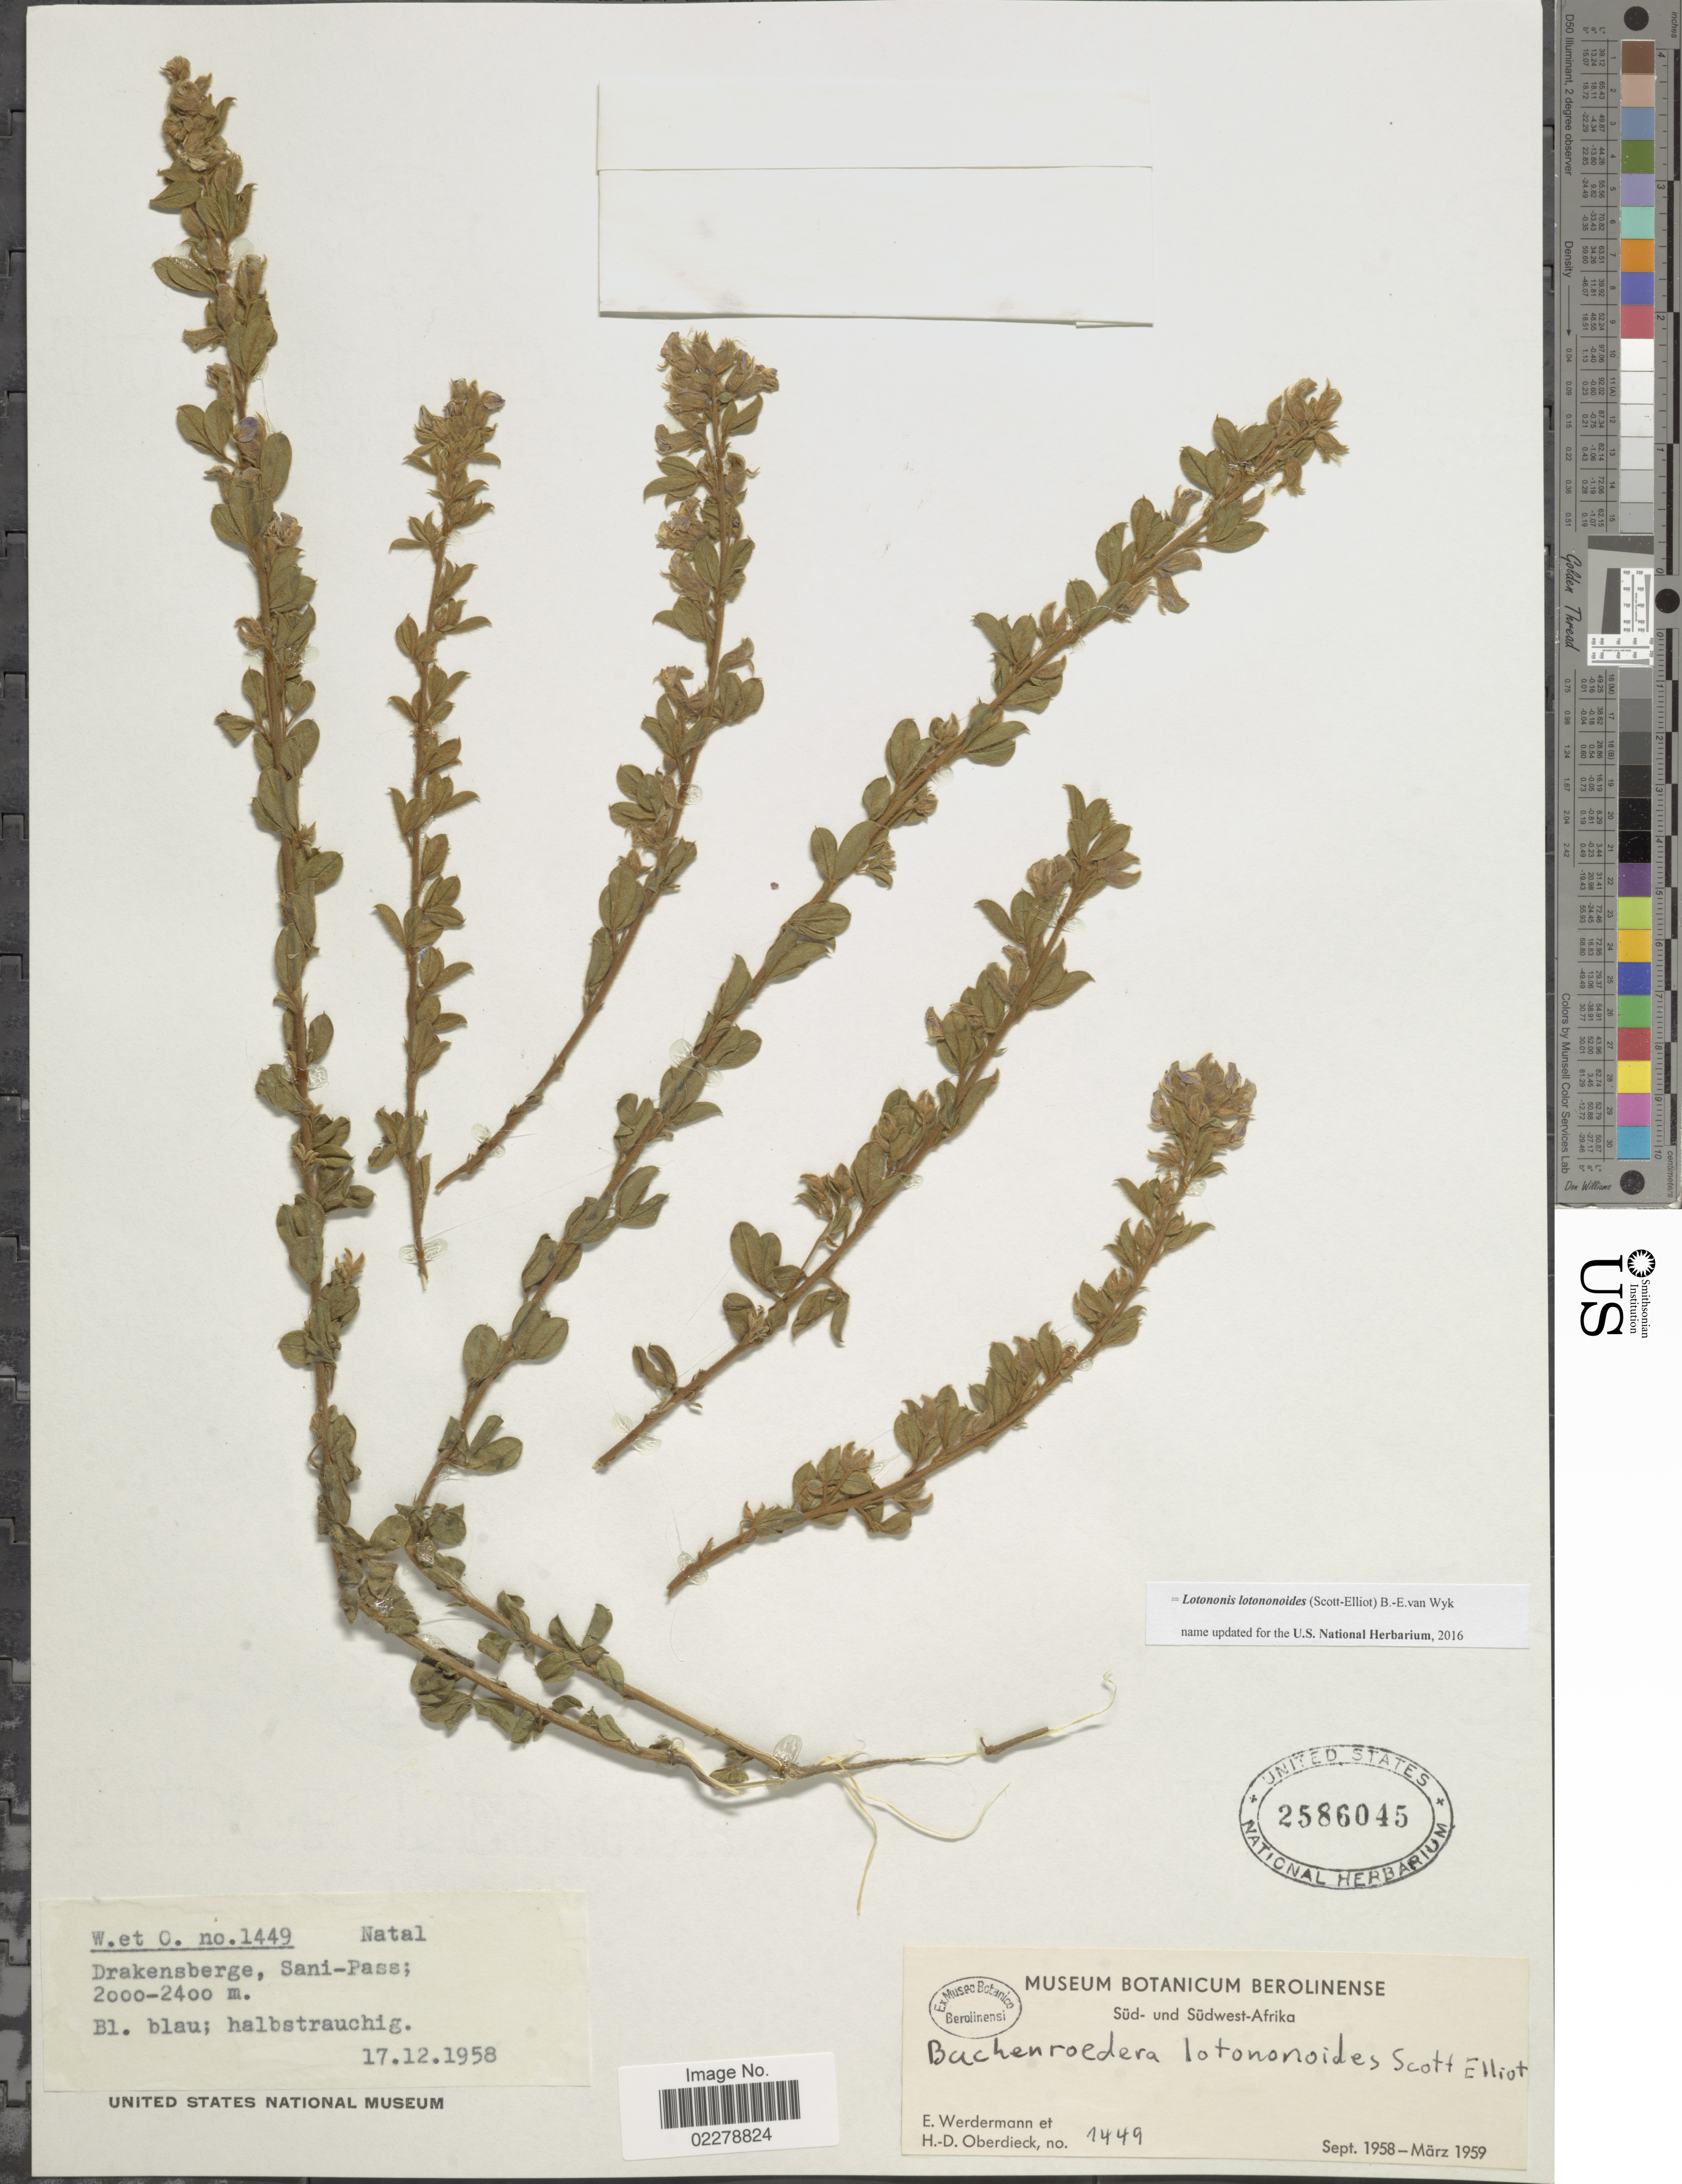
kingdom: Plantae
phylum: Tracheophyta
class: Magnoliopsida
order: Fabales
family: Fabaceae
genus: Lotononis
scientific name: Lotononis lotononoides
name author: (Scott Elliot) B.-E. van Wyk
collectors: E. Wedermann & H. Oberdieck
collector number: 1449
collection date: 1958-12-17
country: South Africa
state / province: KwaZulu-Natal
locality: Süd - und Südwest-Afrika. Natal. Drakensberge, Sani-Pass.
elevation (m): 2000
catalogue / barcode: US 2586045